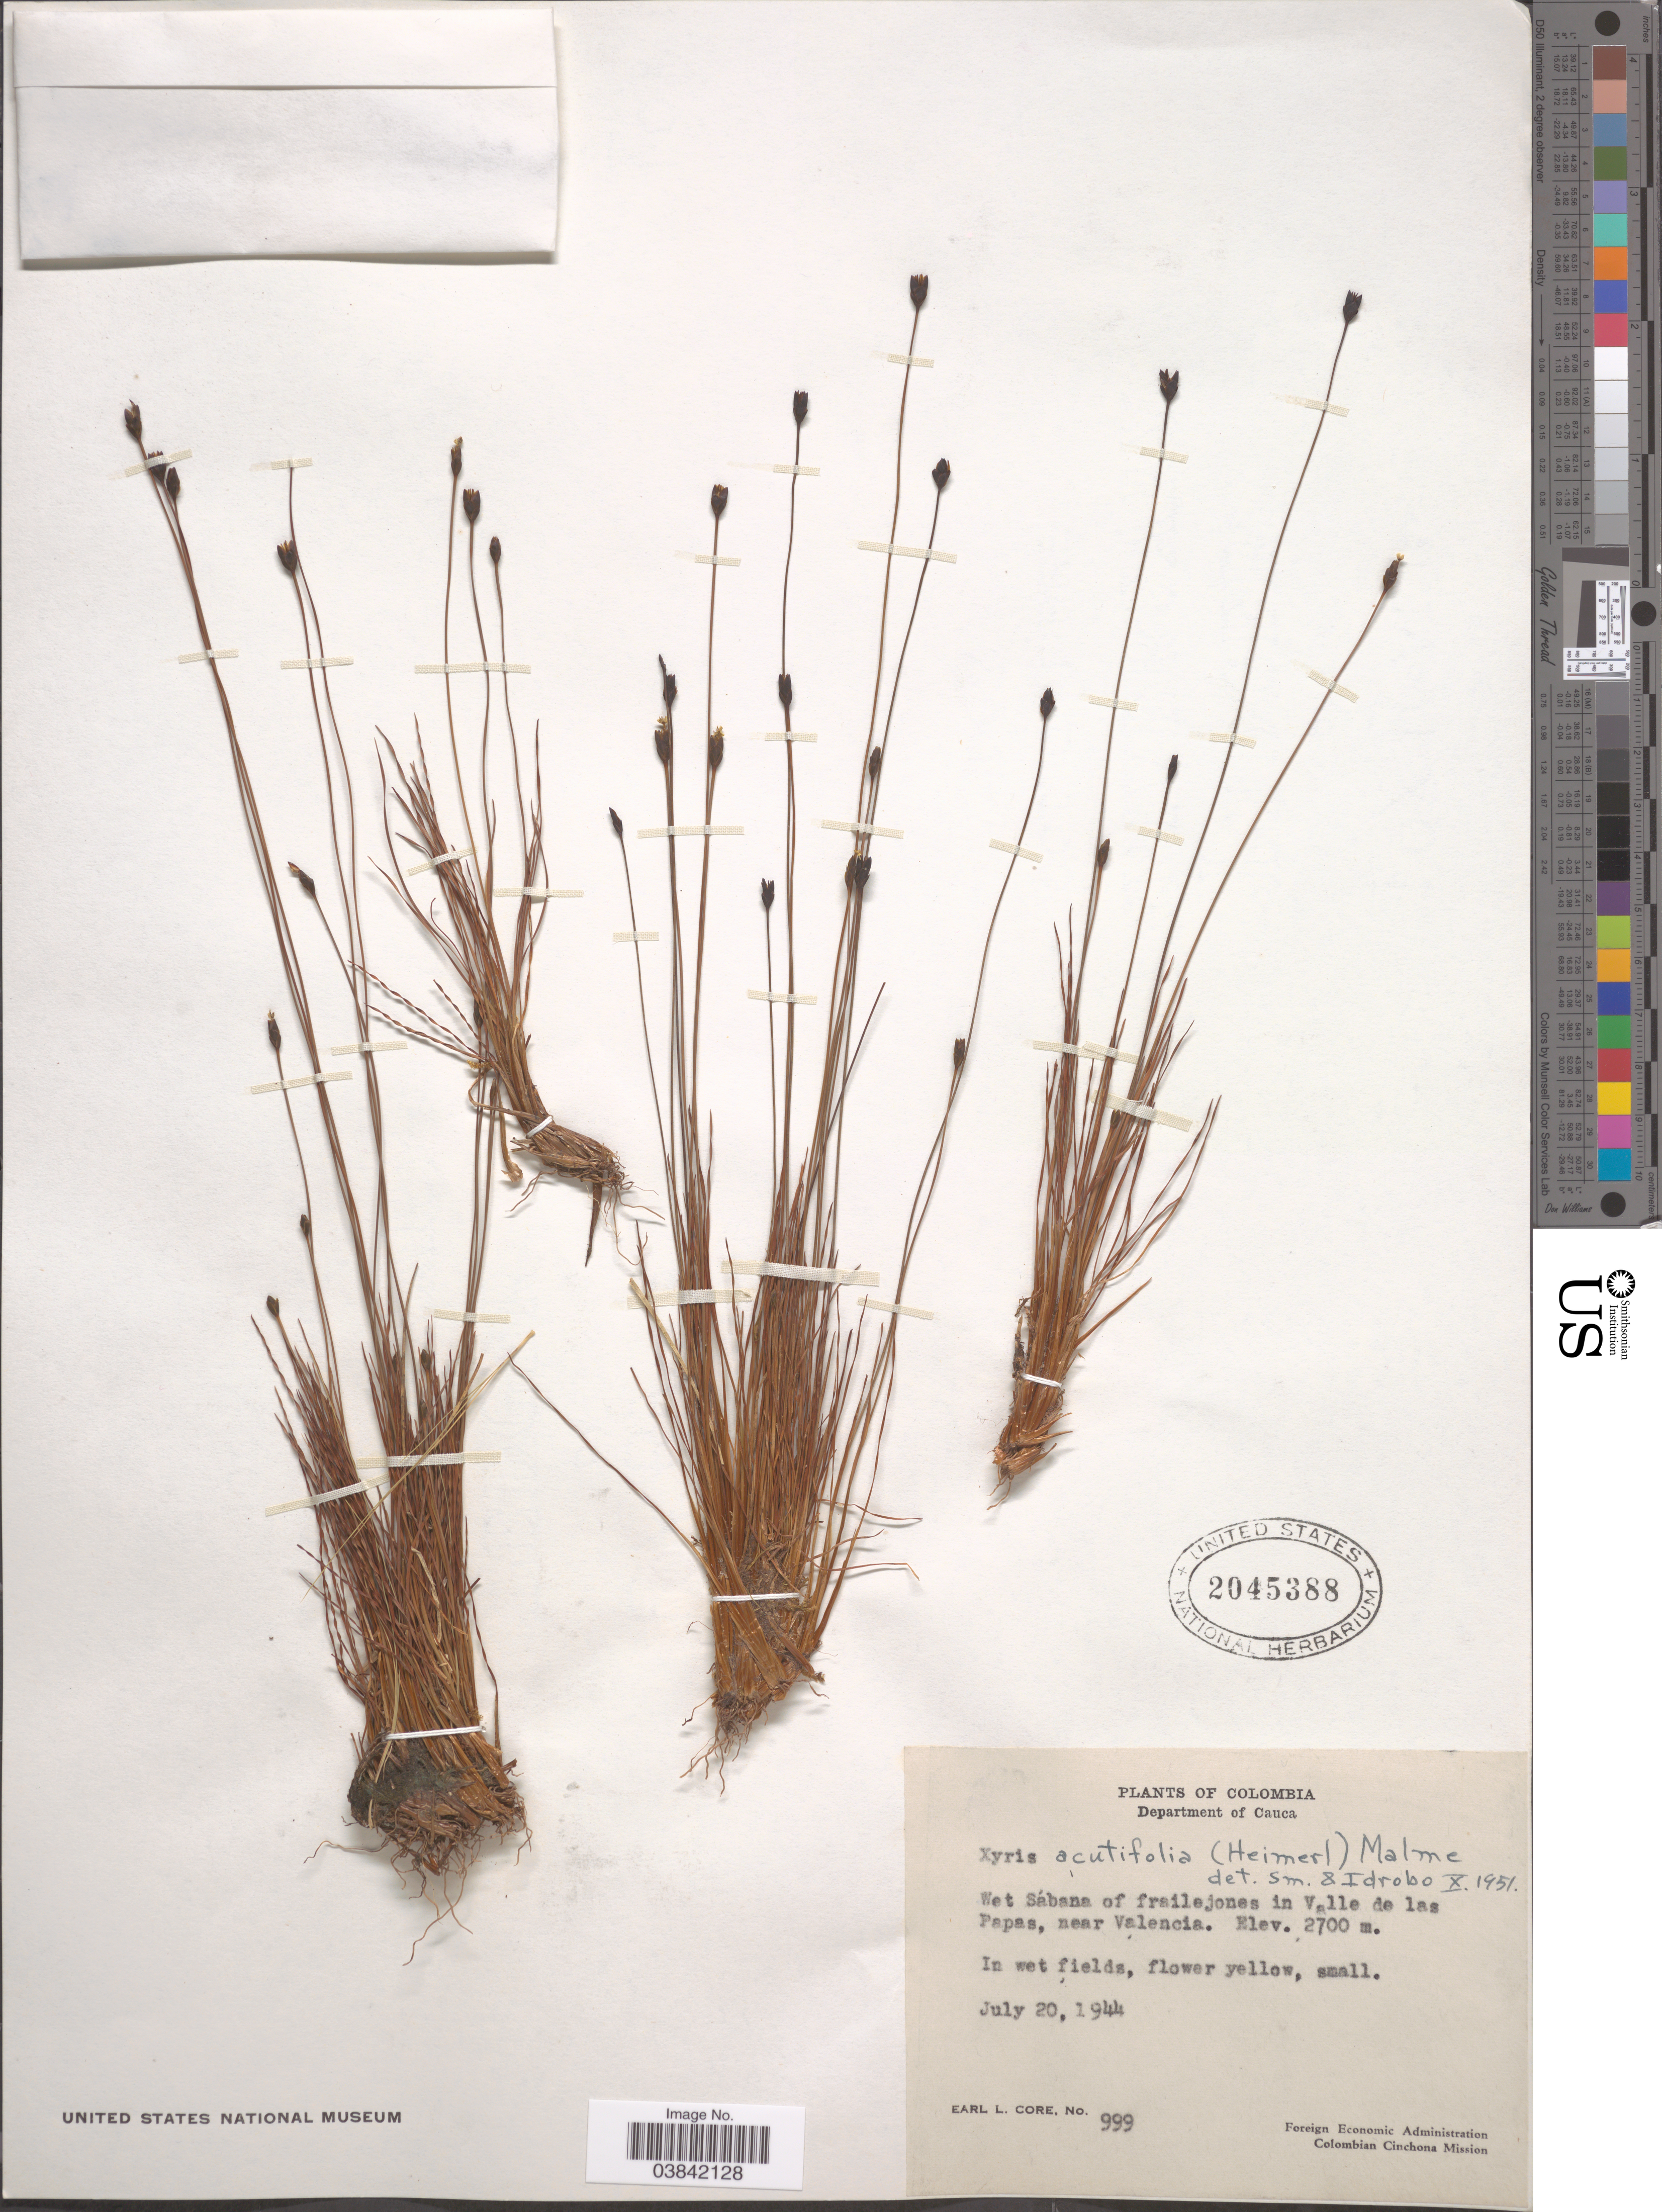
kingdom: Plantae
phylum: Tracheophyta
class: Liliopsida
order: Poales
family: Xyridaceae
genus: Xyris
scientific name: Xyris acutifolia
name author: (Heimerl) Malme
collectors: E. L. Core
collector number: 999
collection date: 1944-07-20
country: Colombia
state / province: Cauca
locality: Department of Cauca. Wet Sábana of frailejones in Valle de las Papas, near Valencia.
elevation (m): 2700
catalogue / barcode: US 2045388